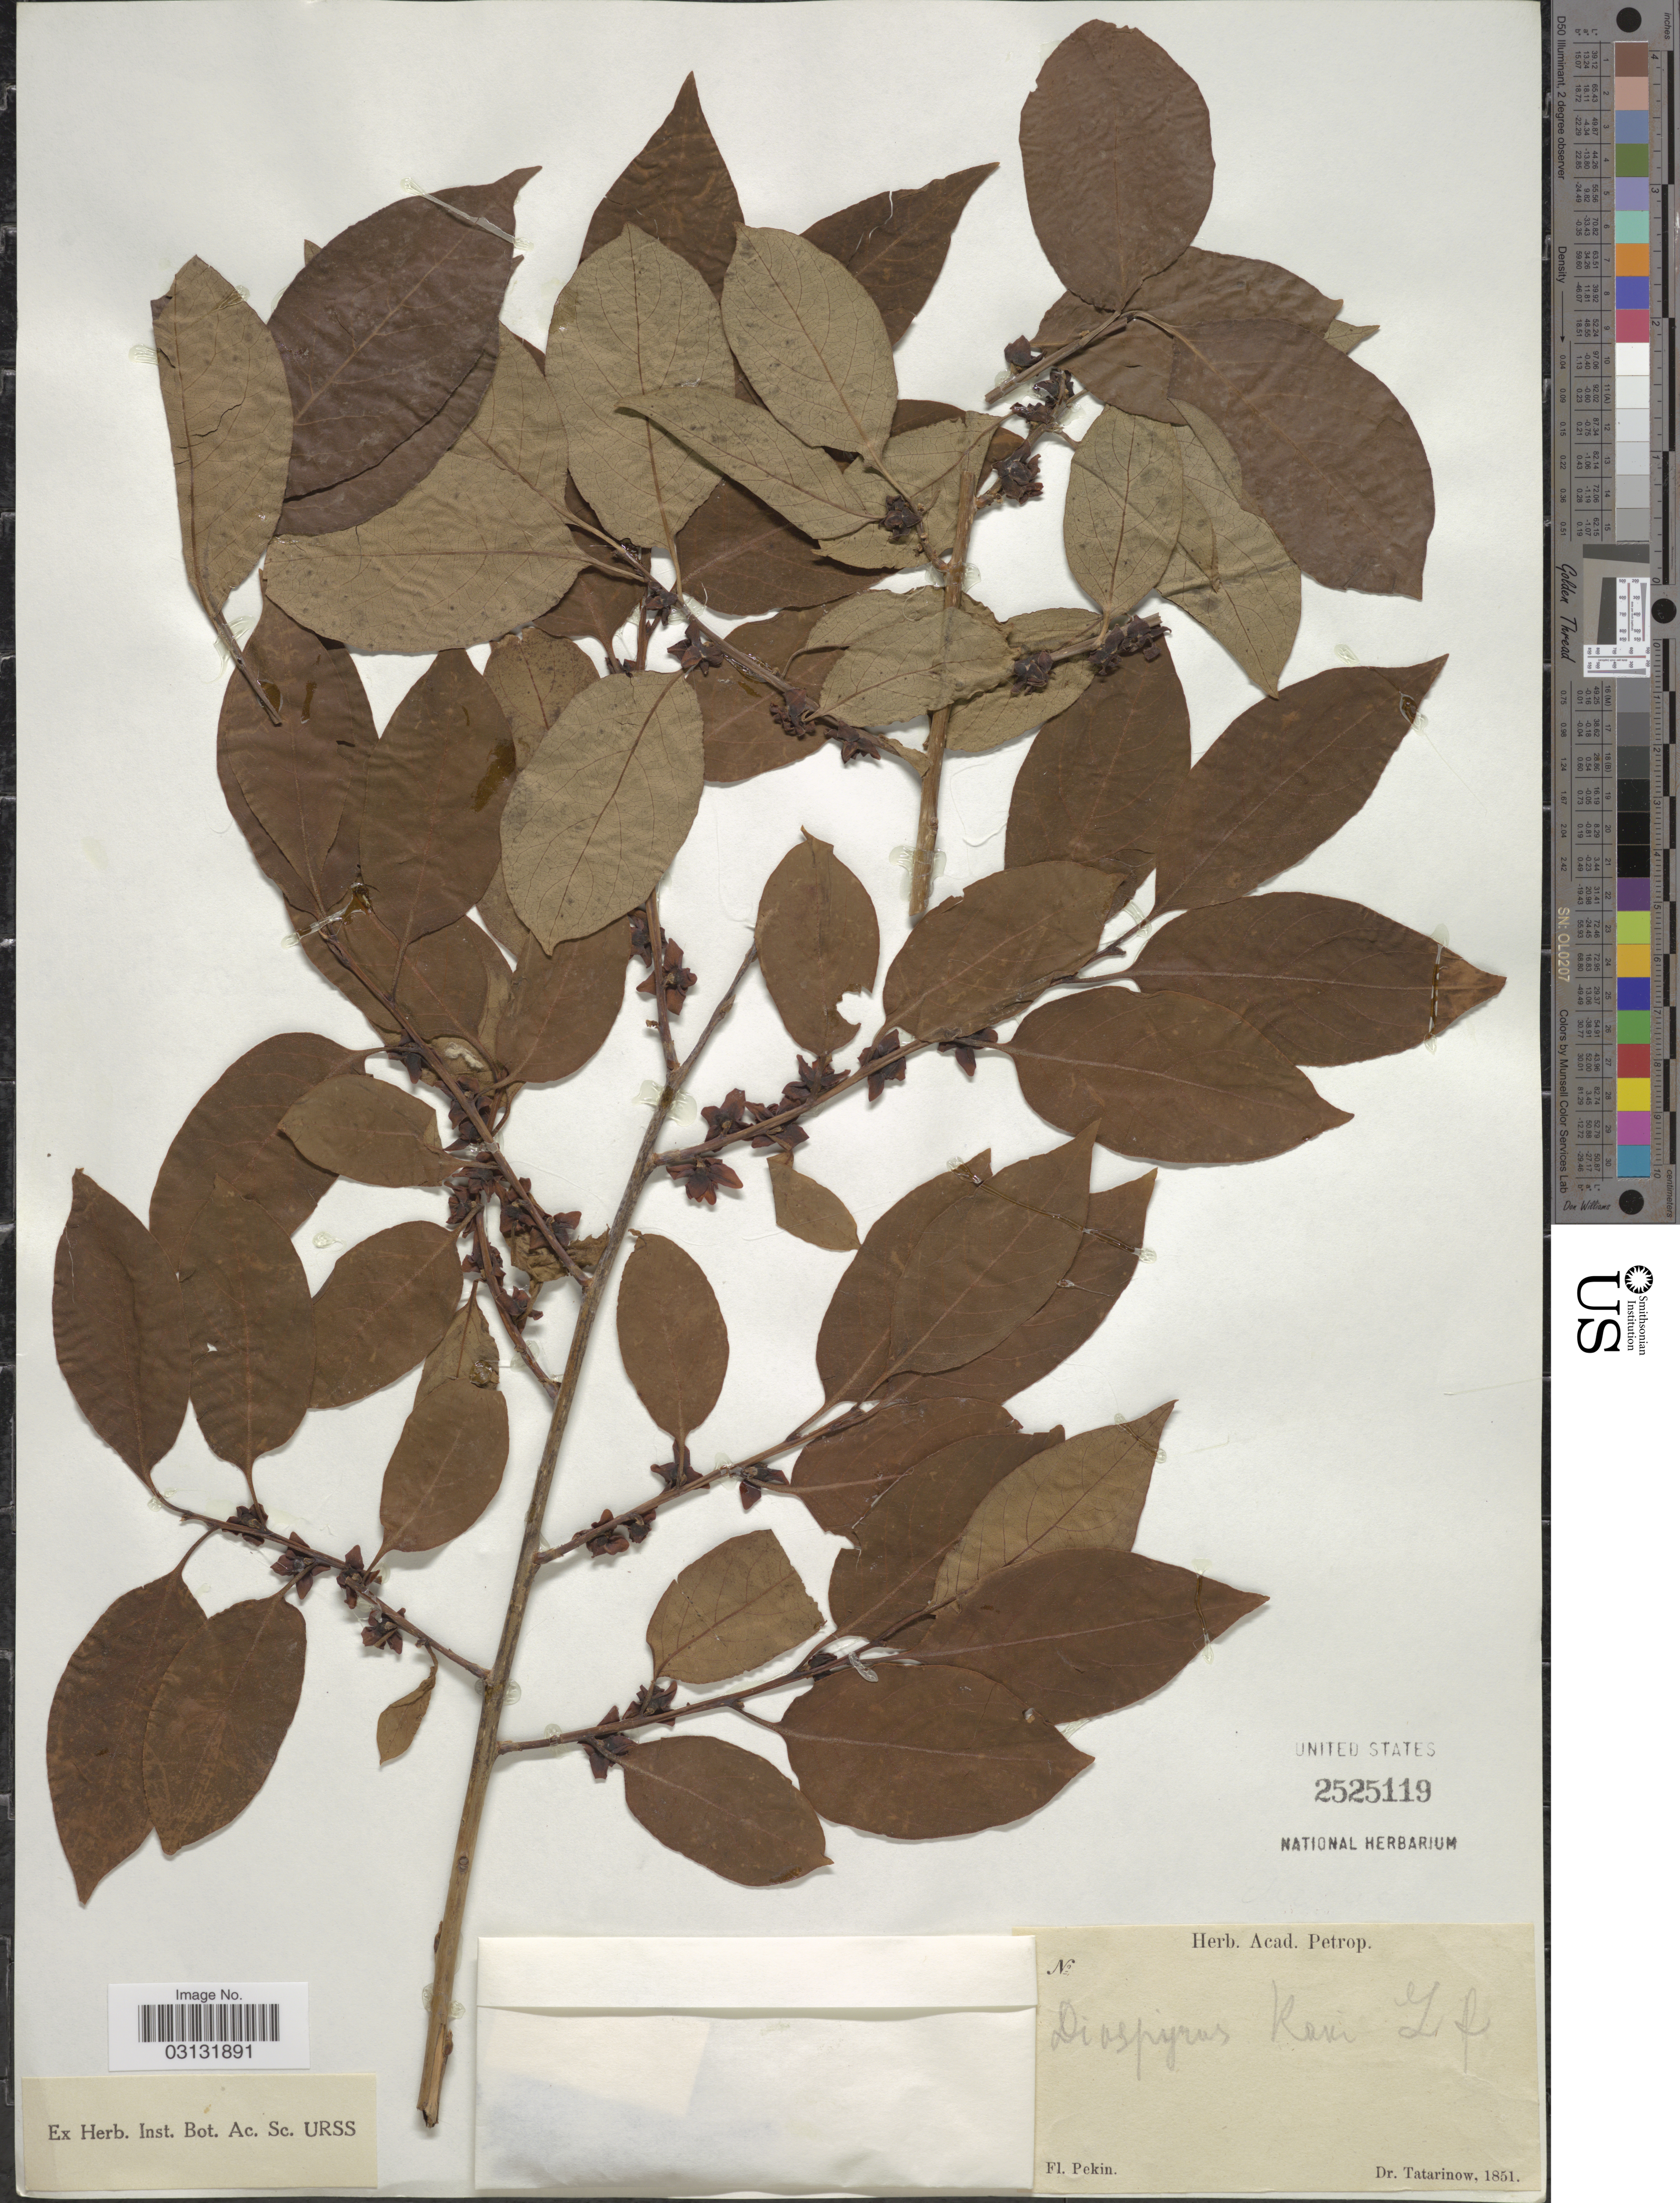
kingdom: Plantae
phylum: Tracheophyta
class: Magnoliopsida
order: Ericales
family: Ebenaceae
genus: Diospyros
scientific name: Diospyros kaki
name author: Thunb.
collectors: -. Tatarinow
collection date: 1851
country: China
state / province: Beijing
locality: Pekin.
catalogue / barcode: US 2525119